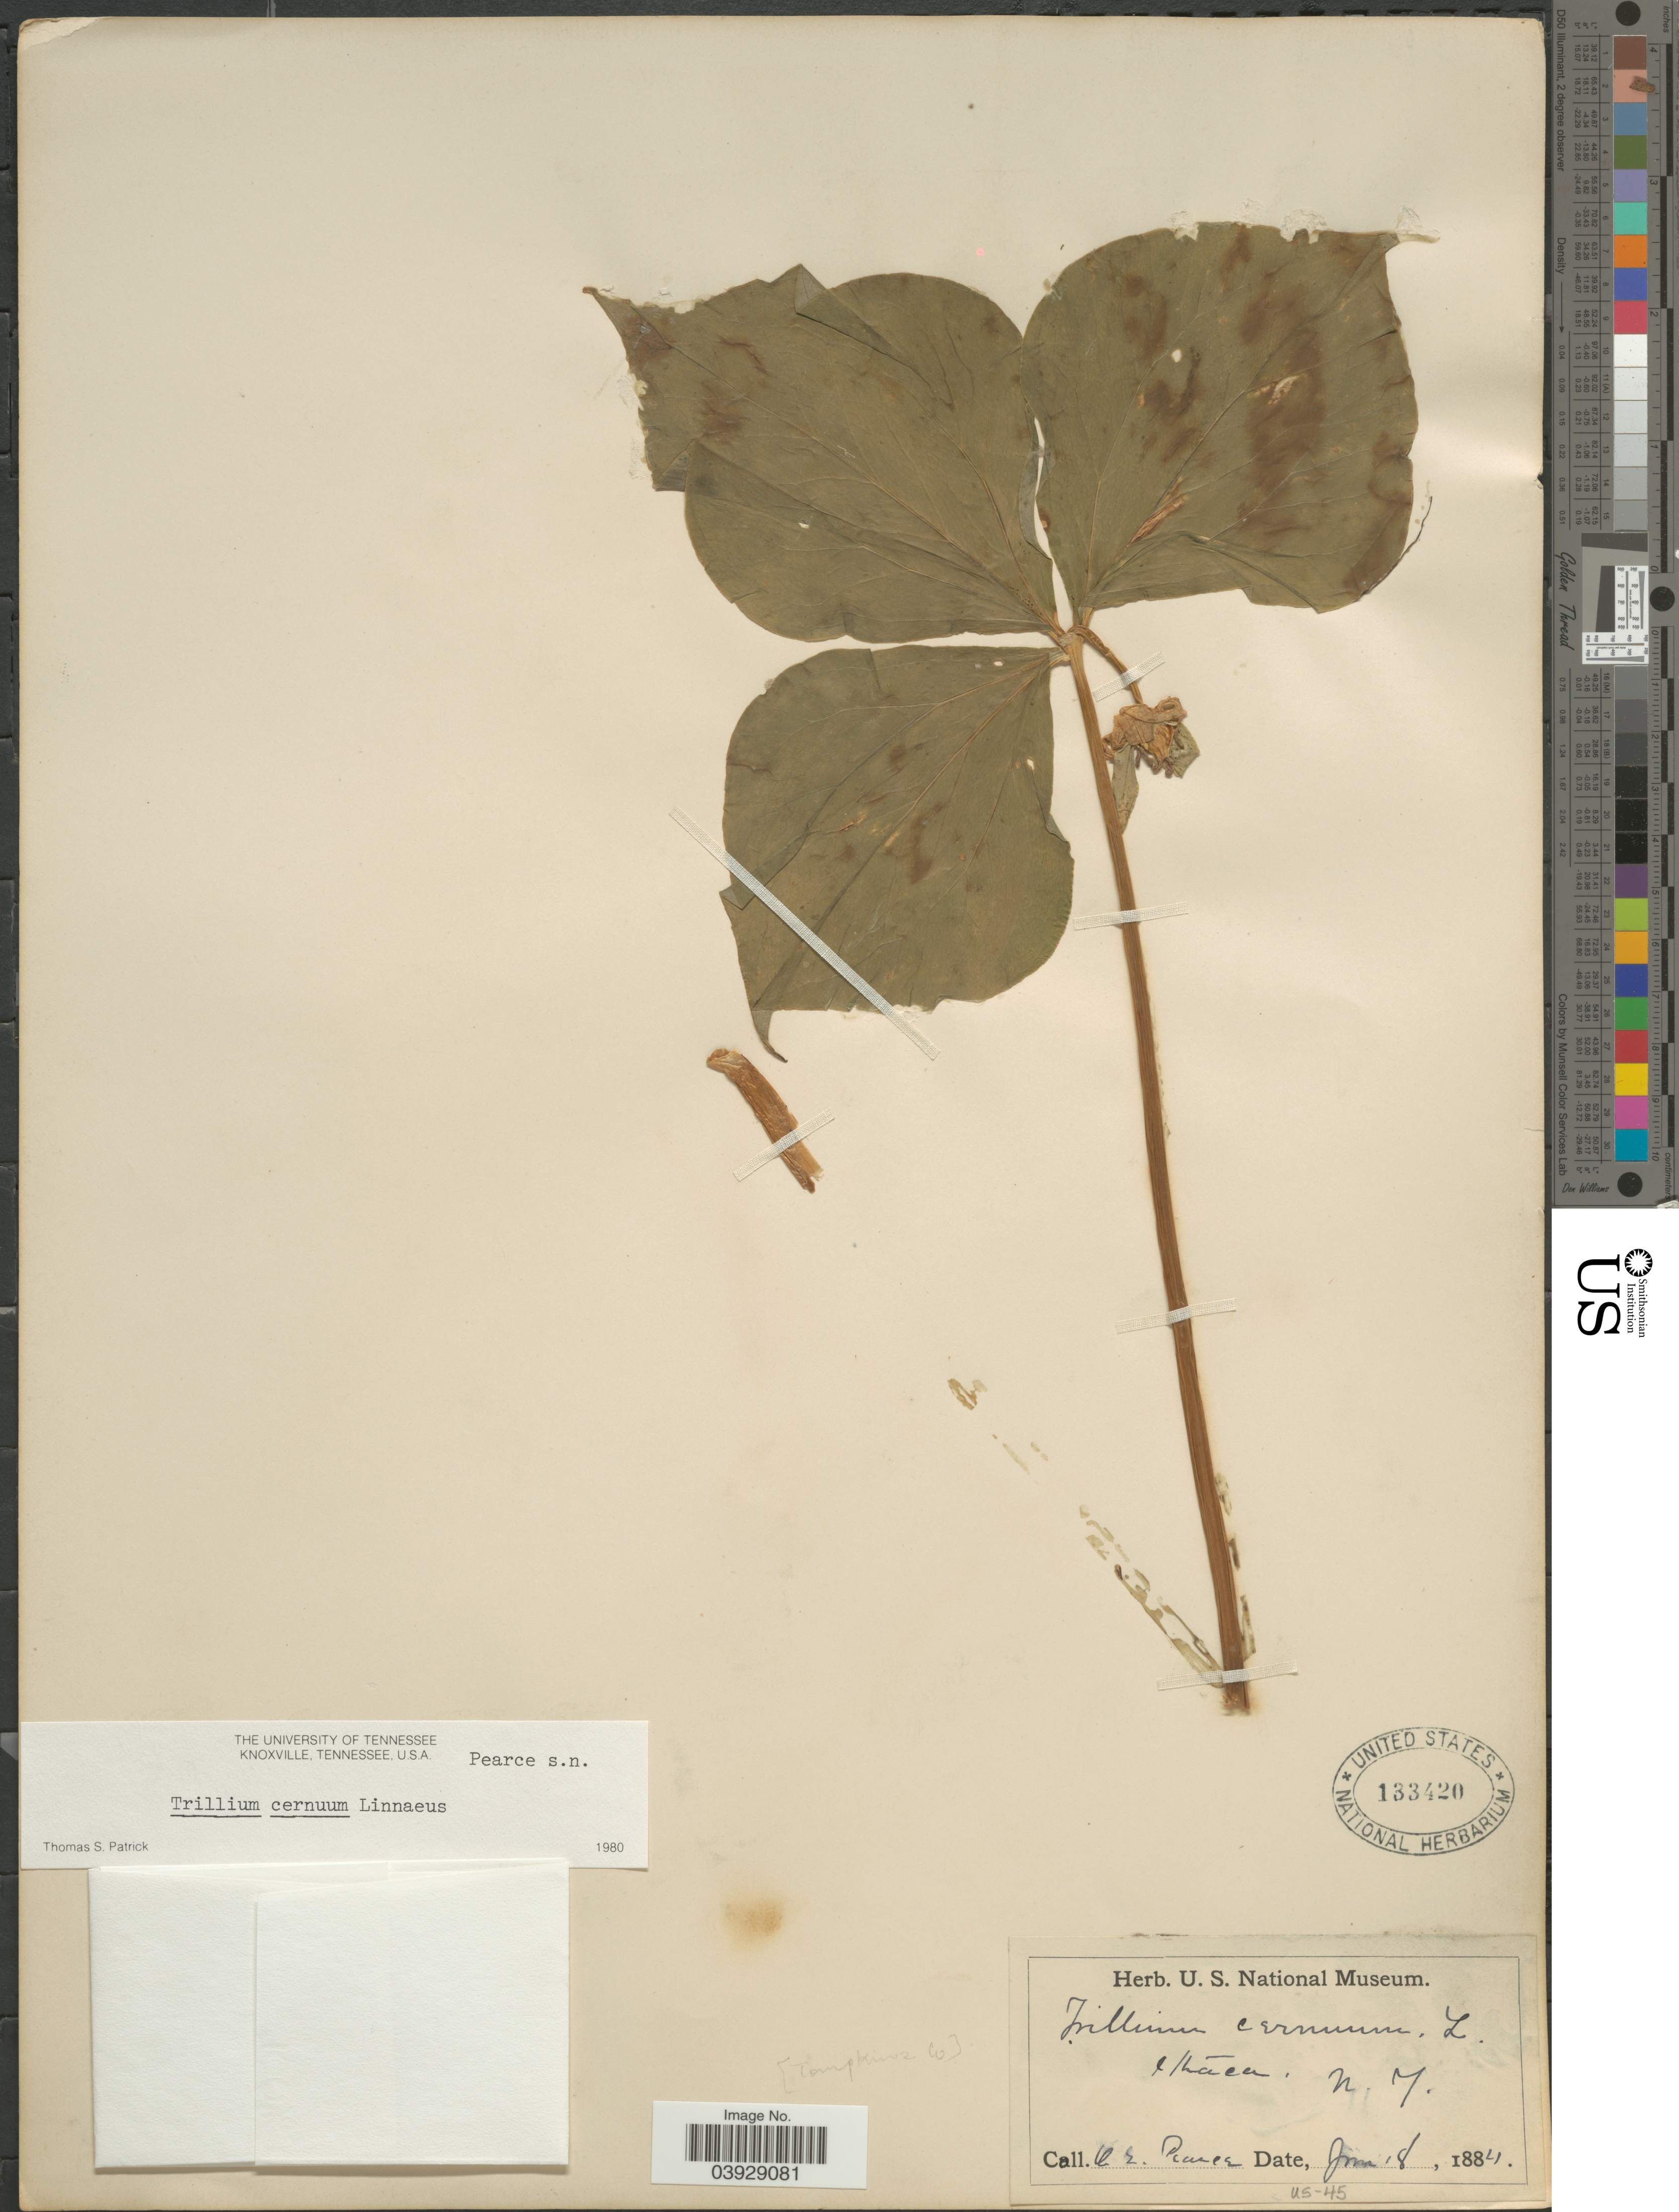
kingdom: Plantae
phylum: Tracheophyta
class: Liliopsida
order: Liliales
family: Melanthiaceae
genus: Trillium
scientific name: Trillium cernuum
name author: L.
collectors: O. E. Pearce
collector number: US-45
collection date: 1884-06-18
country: United States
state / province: New York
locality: Ithaca. [Tompkins Co].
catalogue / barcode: US 133420